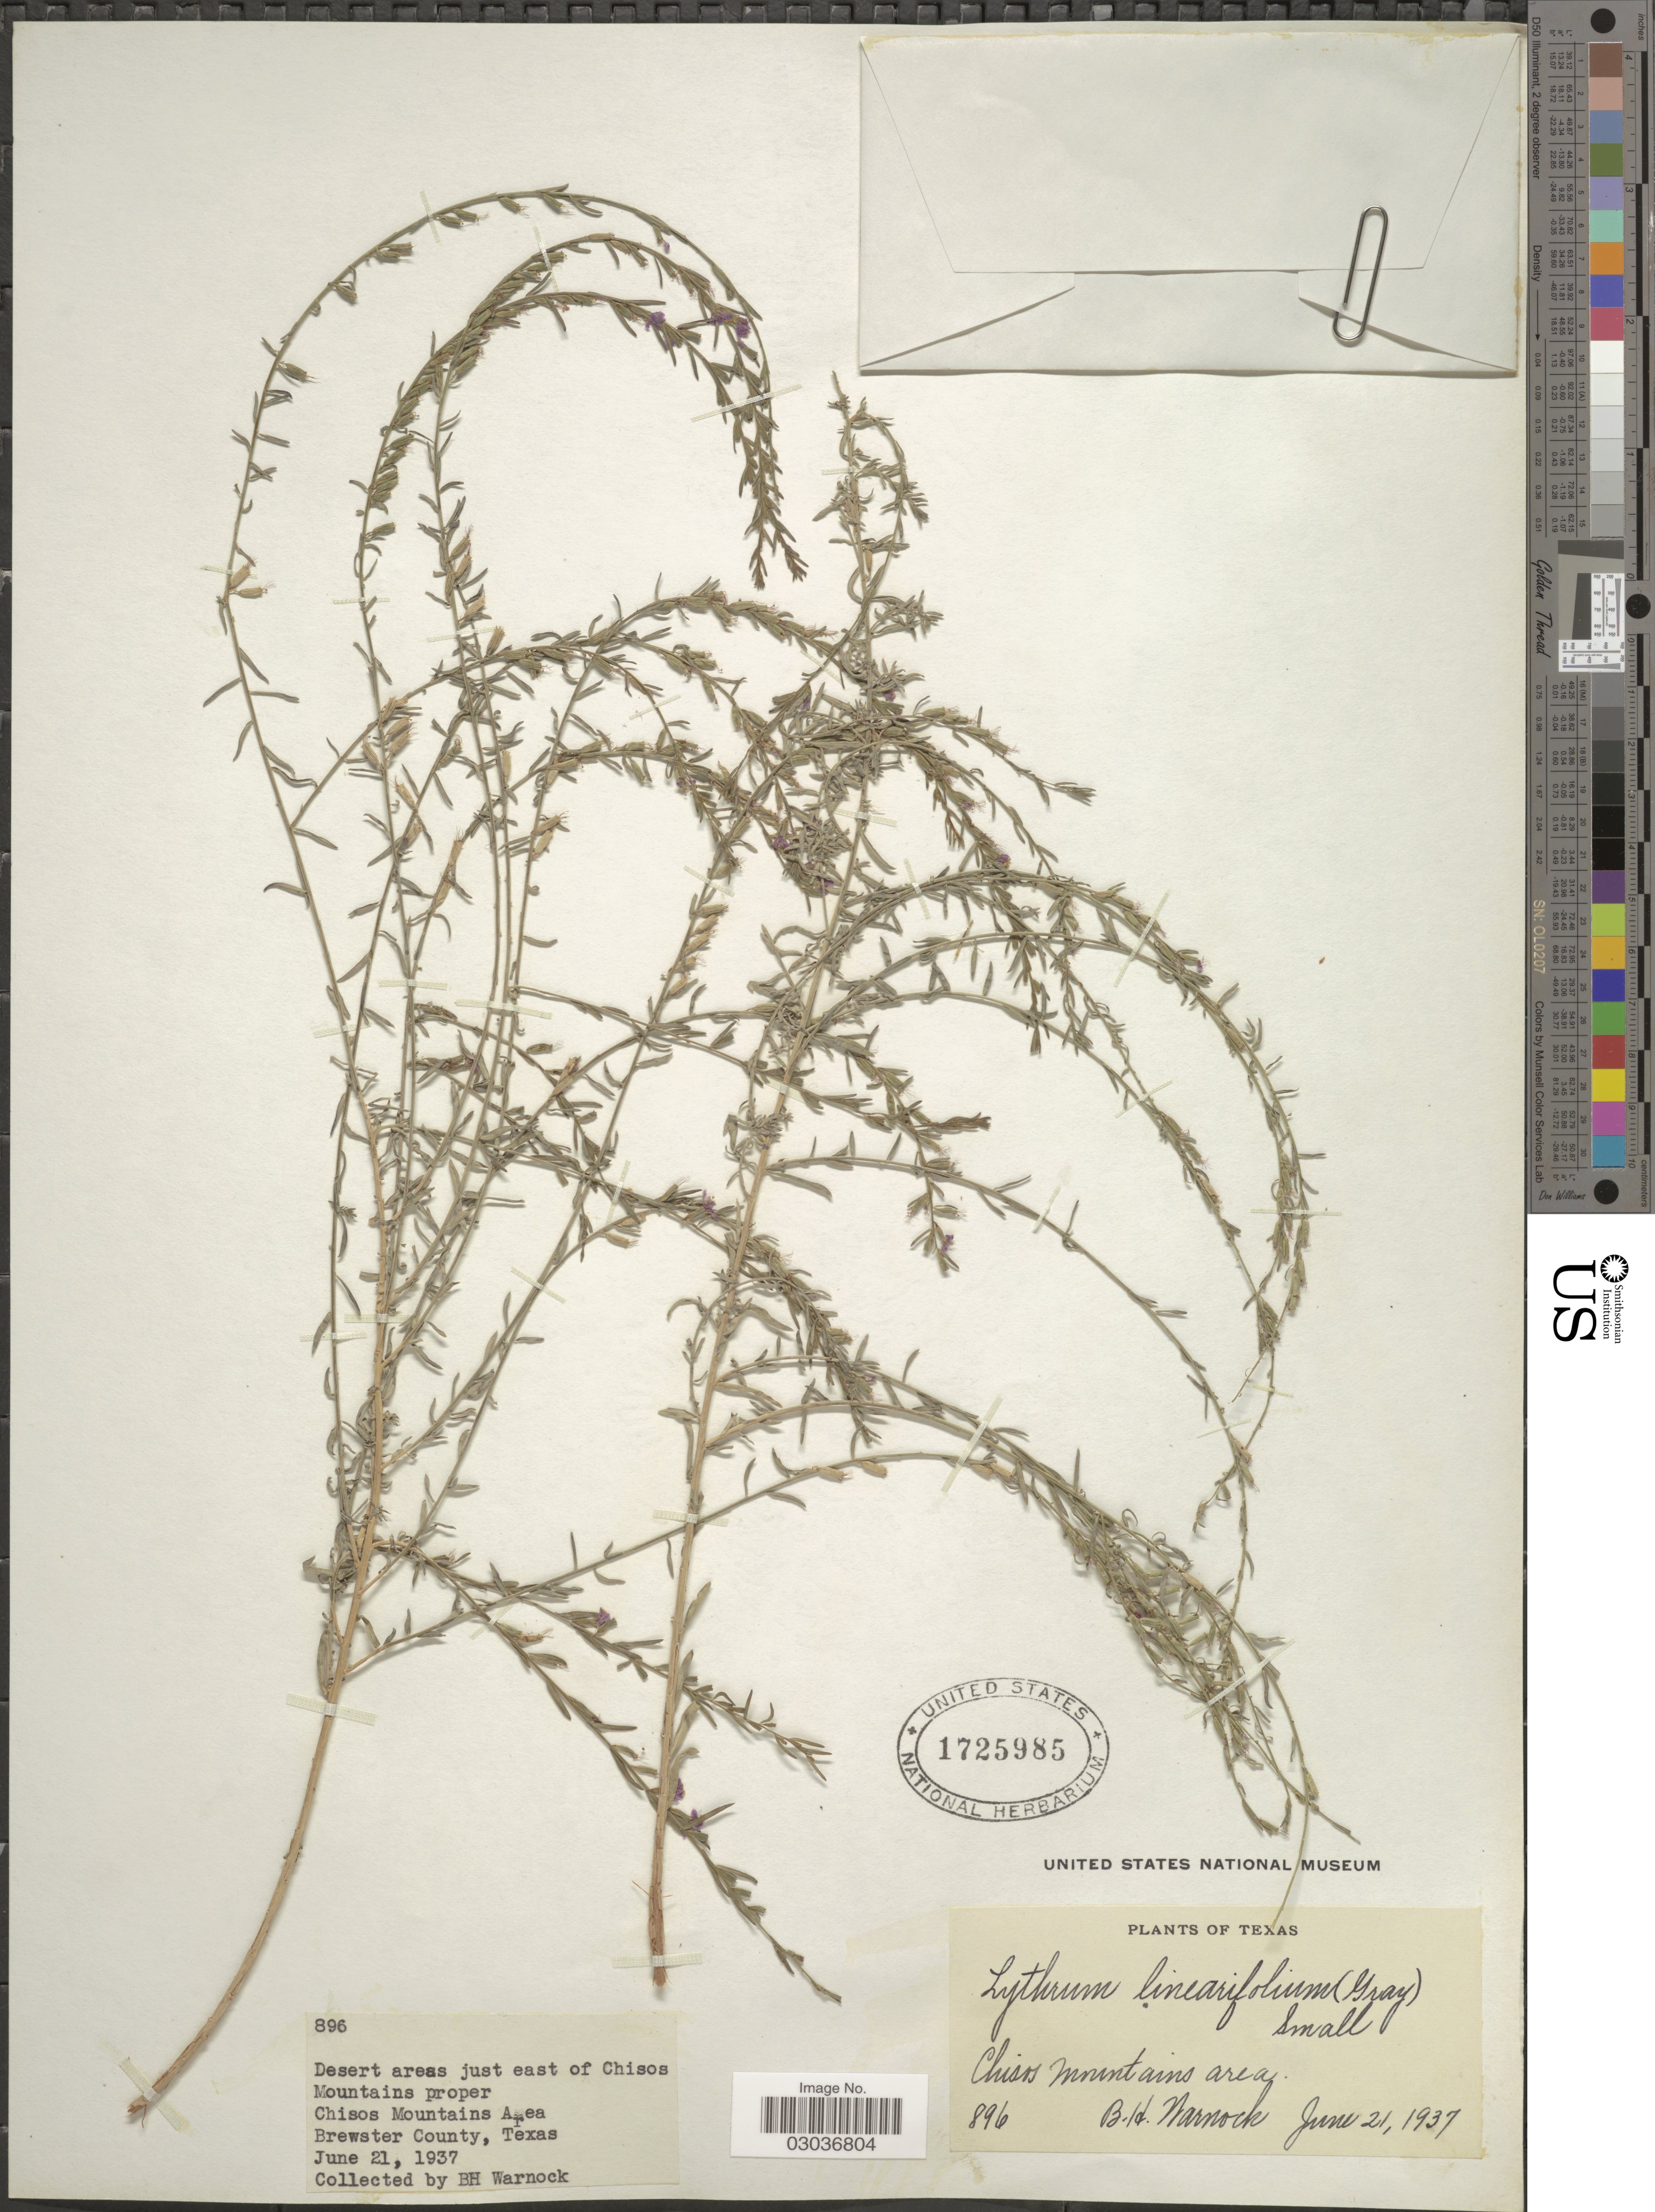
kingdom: Plantae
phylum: Tracheophyta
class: Magnoliopsida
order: Myrtales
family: Lythraceae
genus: Lythrum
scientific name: Lythrum californicum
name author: Torr. & A. Gray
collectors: B. H. Warnock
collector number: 896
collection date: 1937-06-21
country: United States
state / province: Texas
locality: Chisos Mountains Area. Brewster County.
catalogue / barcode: US 1725985